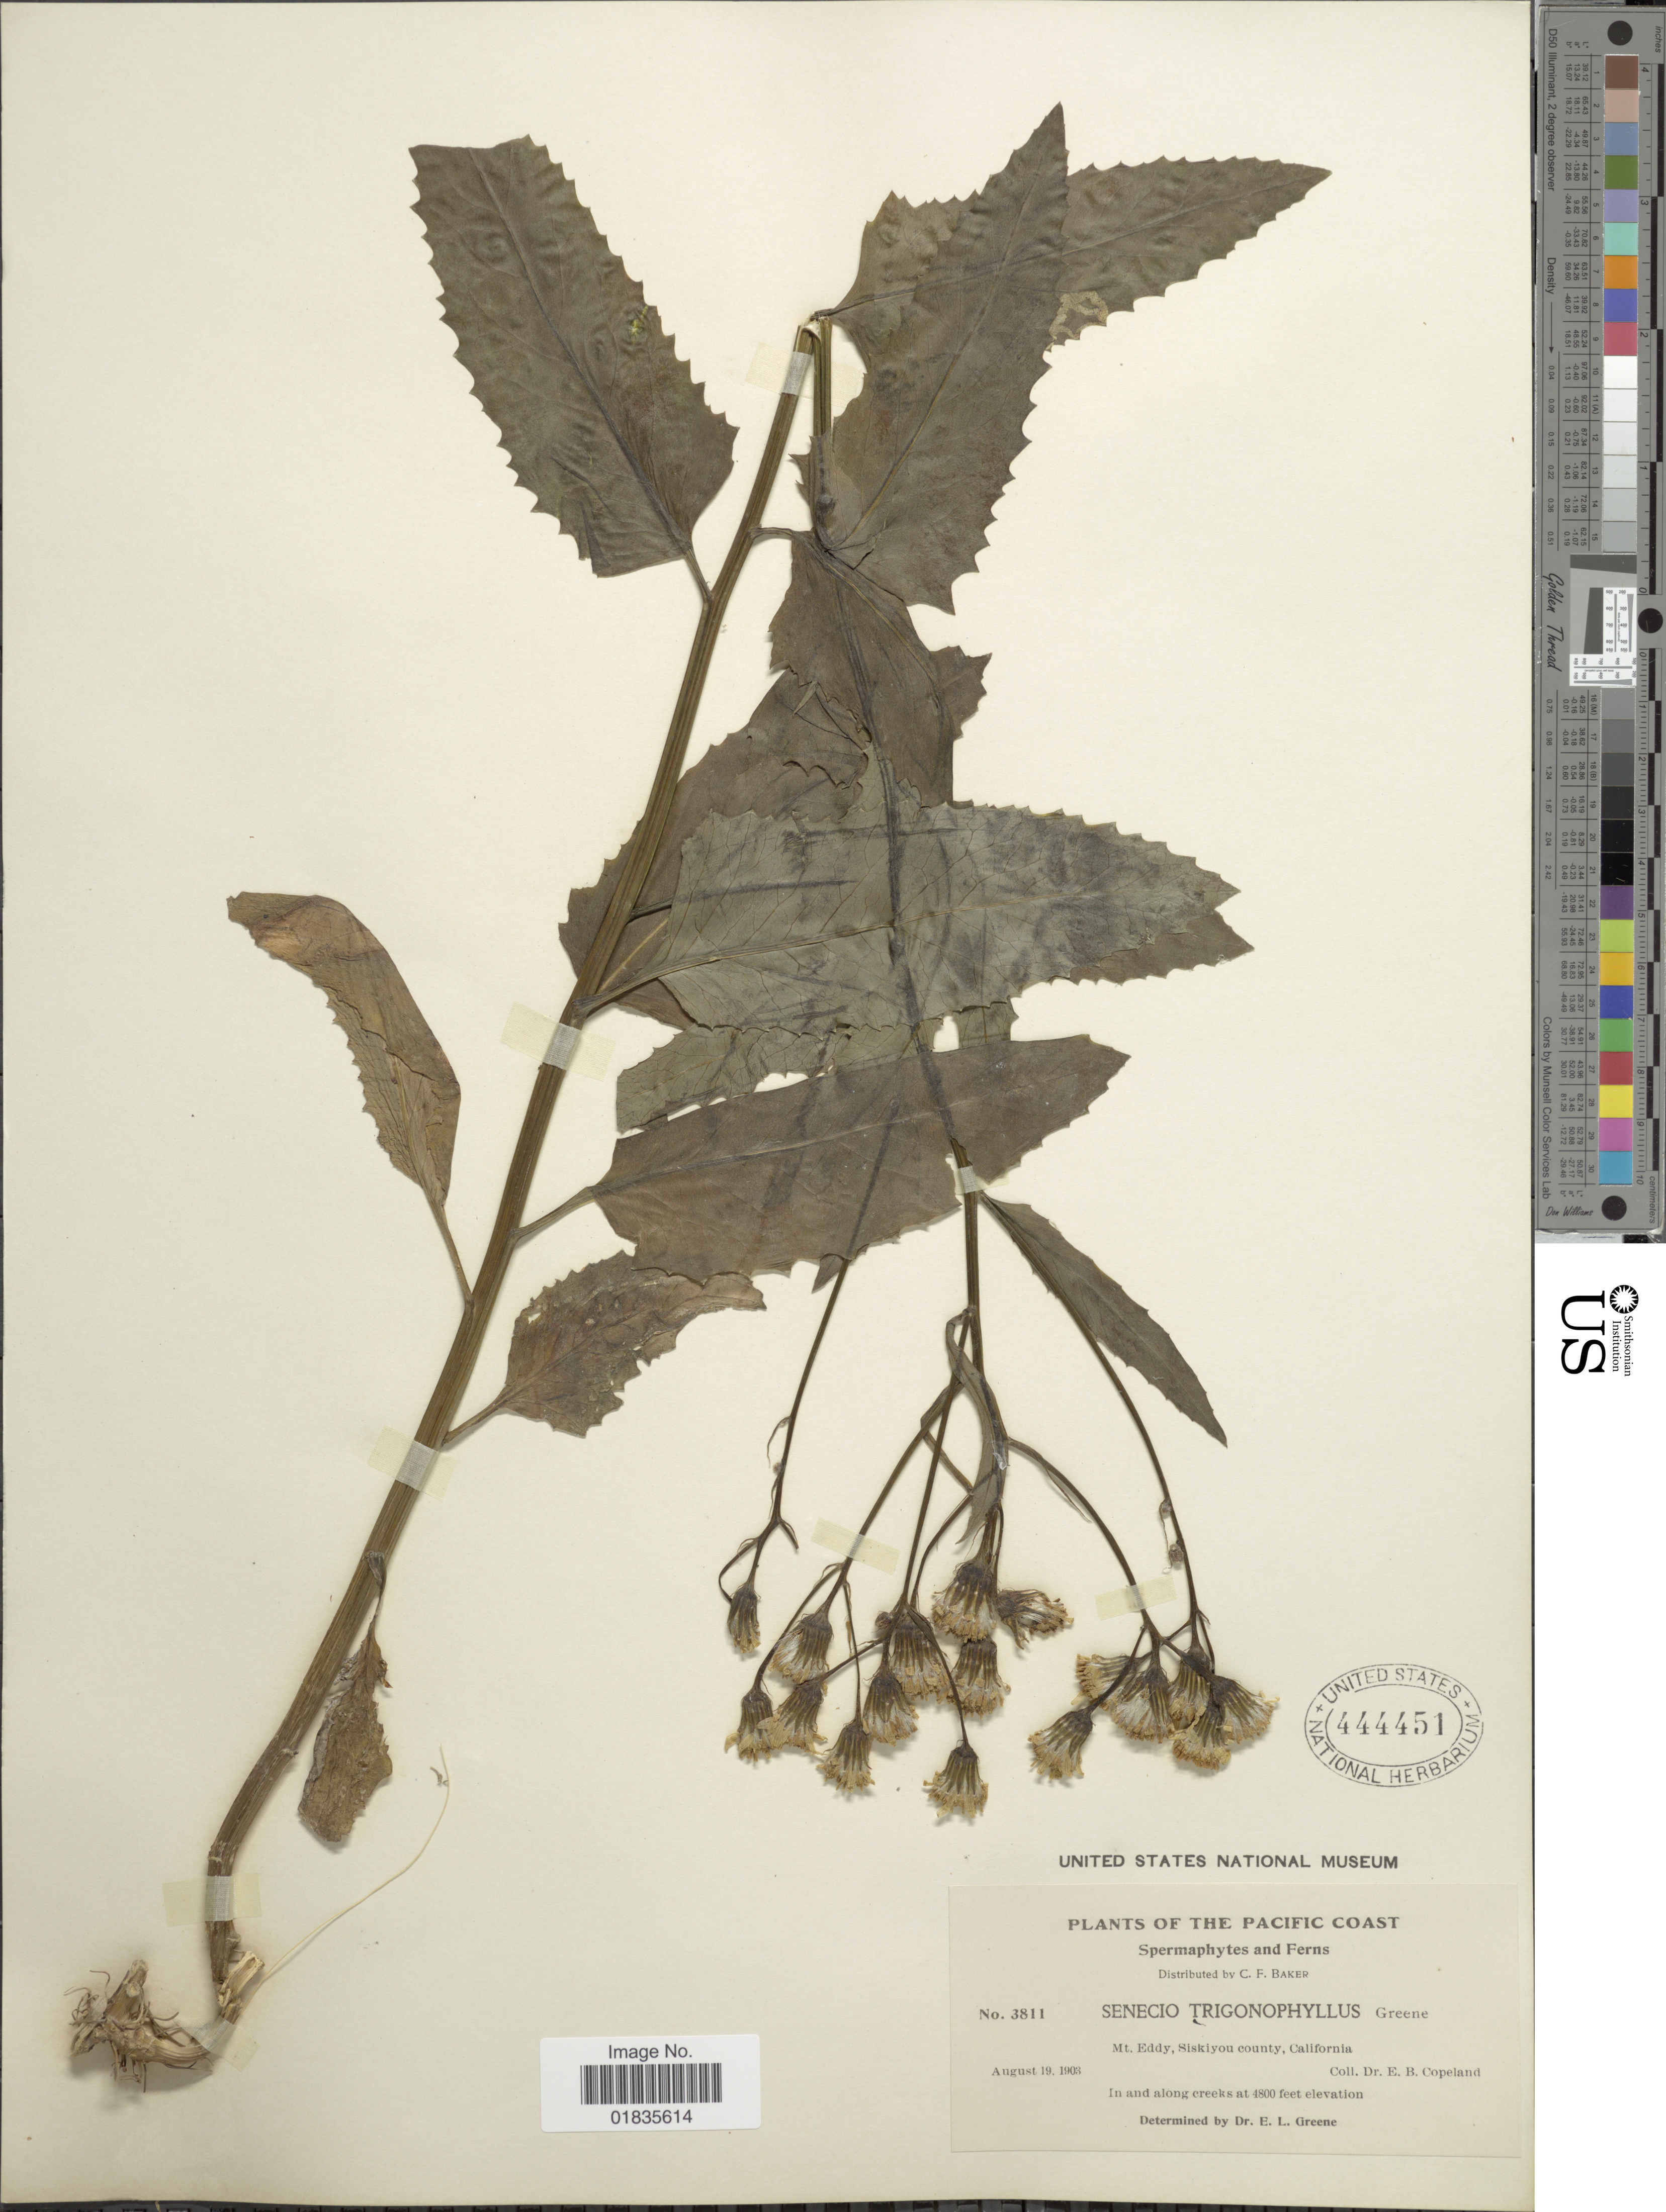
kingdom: Plantae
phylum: Tracheophyta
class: Magnoliopsida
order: Asterales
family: Asteraceae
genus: Senecio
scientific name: Senecio triangularis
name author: Hook.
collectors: E. B. Copeland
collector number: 3811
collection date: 1903-08-19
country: United States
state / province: California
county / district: Siskiyou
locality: Pacific Coast, Mt. Eddy, Siskiyou county, in and along creeks.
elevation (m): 1463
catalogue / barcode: US 444451